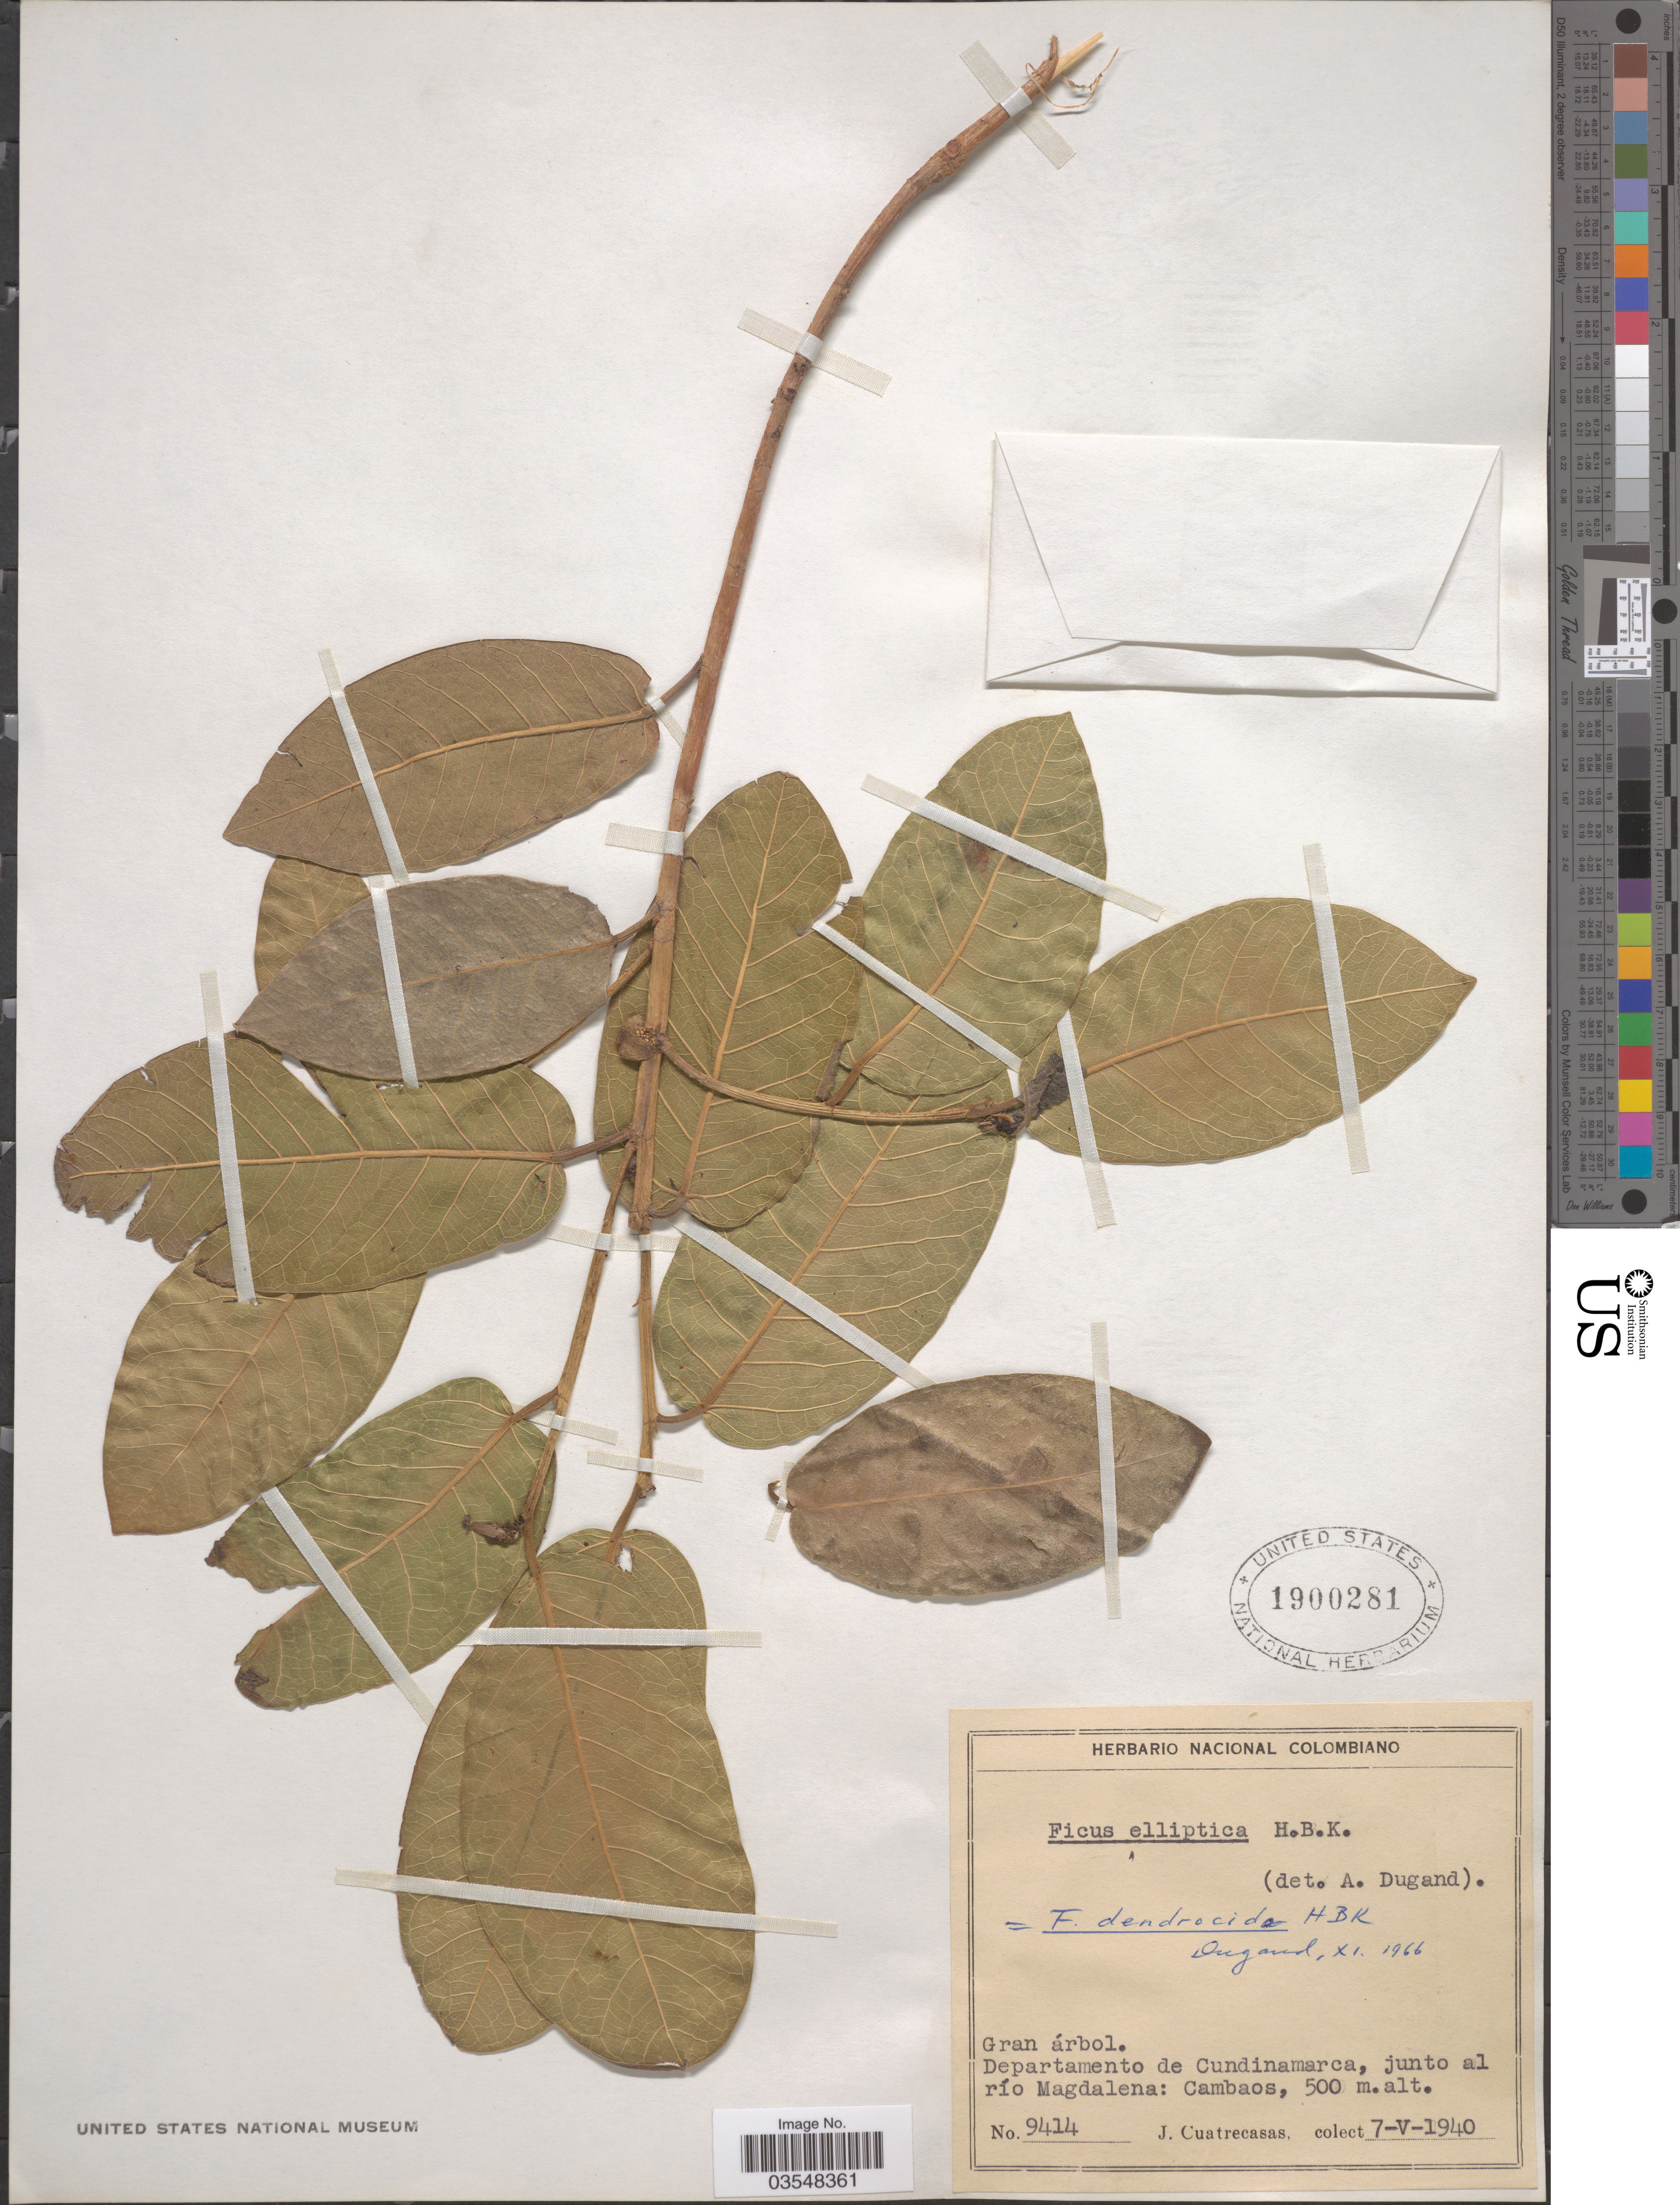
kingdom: Plantae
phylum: Tracheophyta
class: Magnoliopsida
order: Rosales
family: Moraceae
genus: Ficus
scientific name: Ficus dendrocida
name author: Kunth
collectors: J. Cuatrecasas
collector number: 9414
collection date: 1940-05-07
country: Colombia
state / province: Cundinamarca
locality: Departamento de Cundinamarca, junto al río Magdalena: Cambaos.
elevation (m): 500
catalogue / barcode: US 1900281